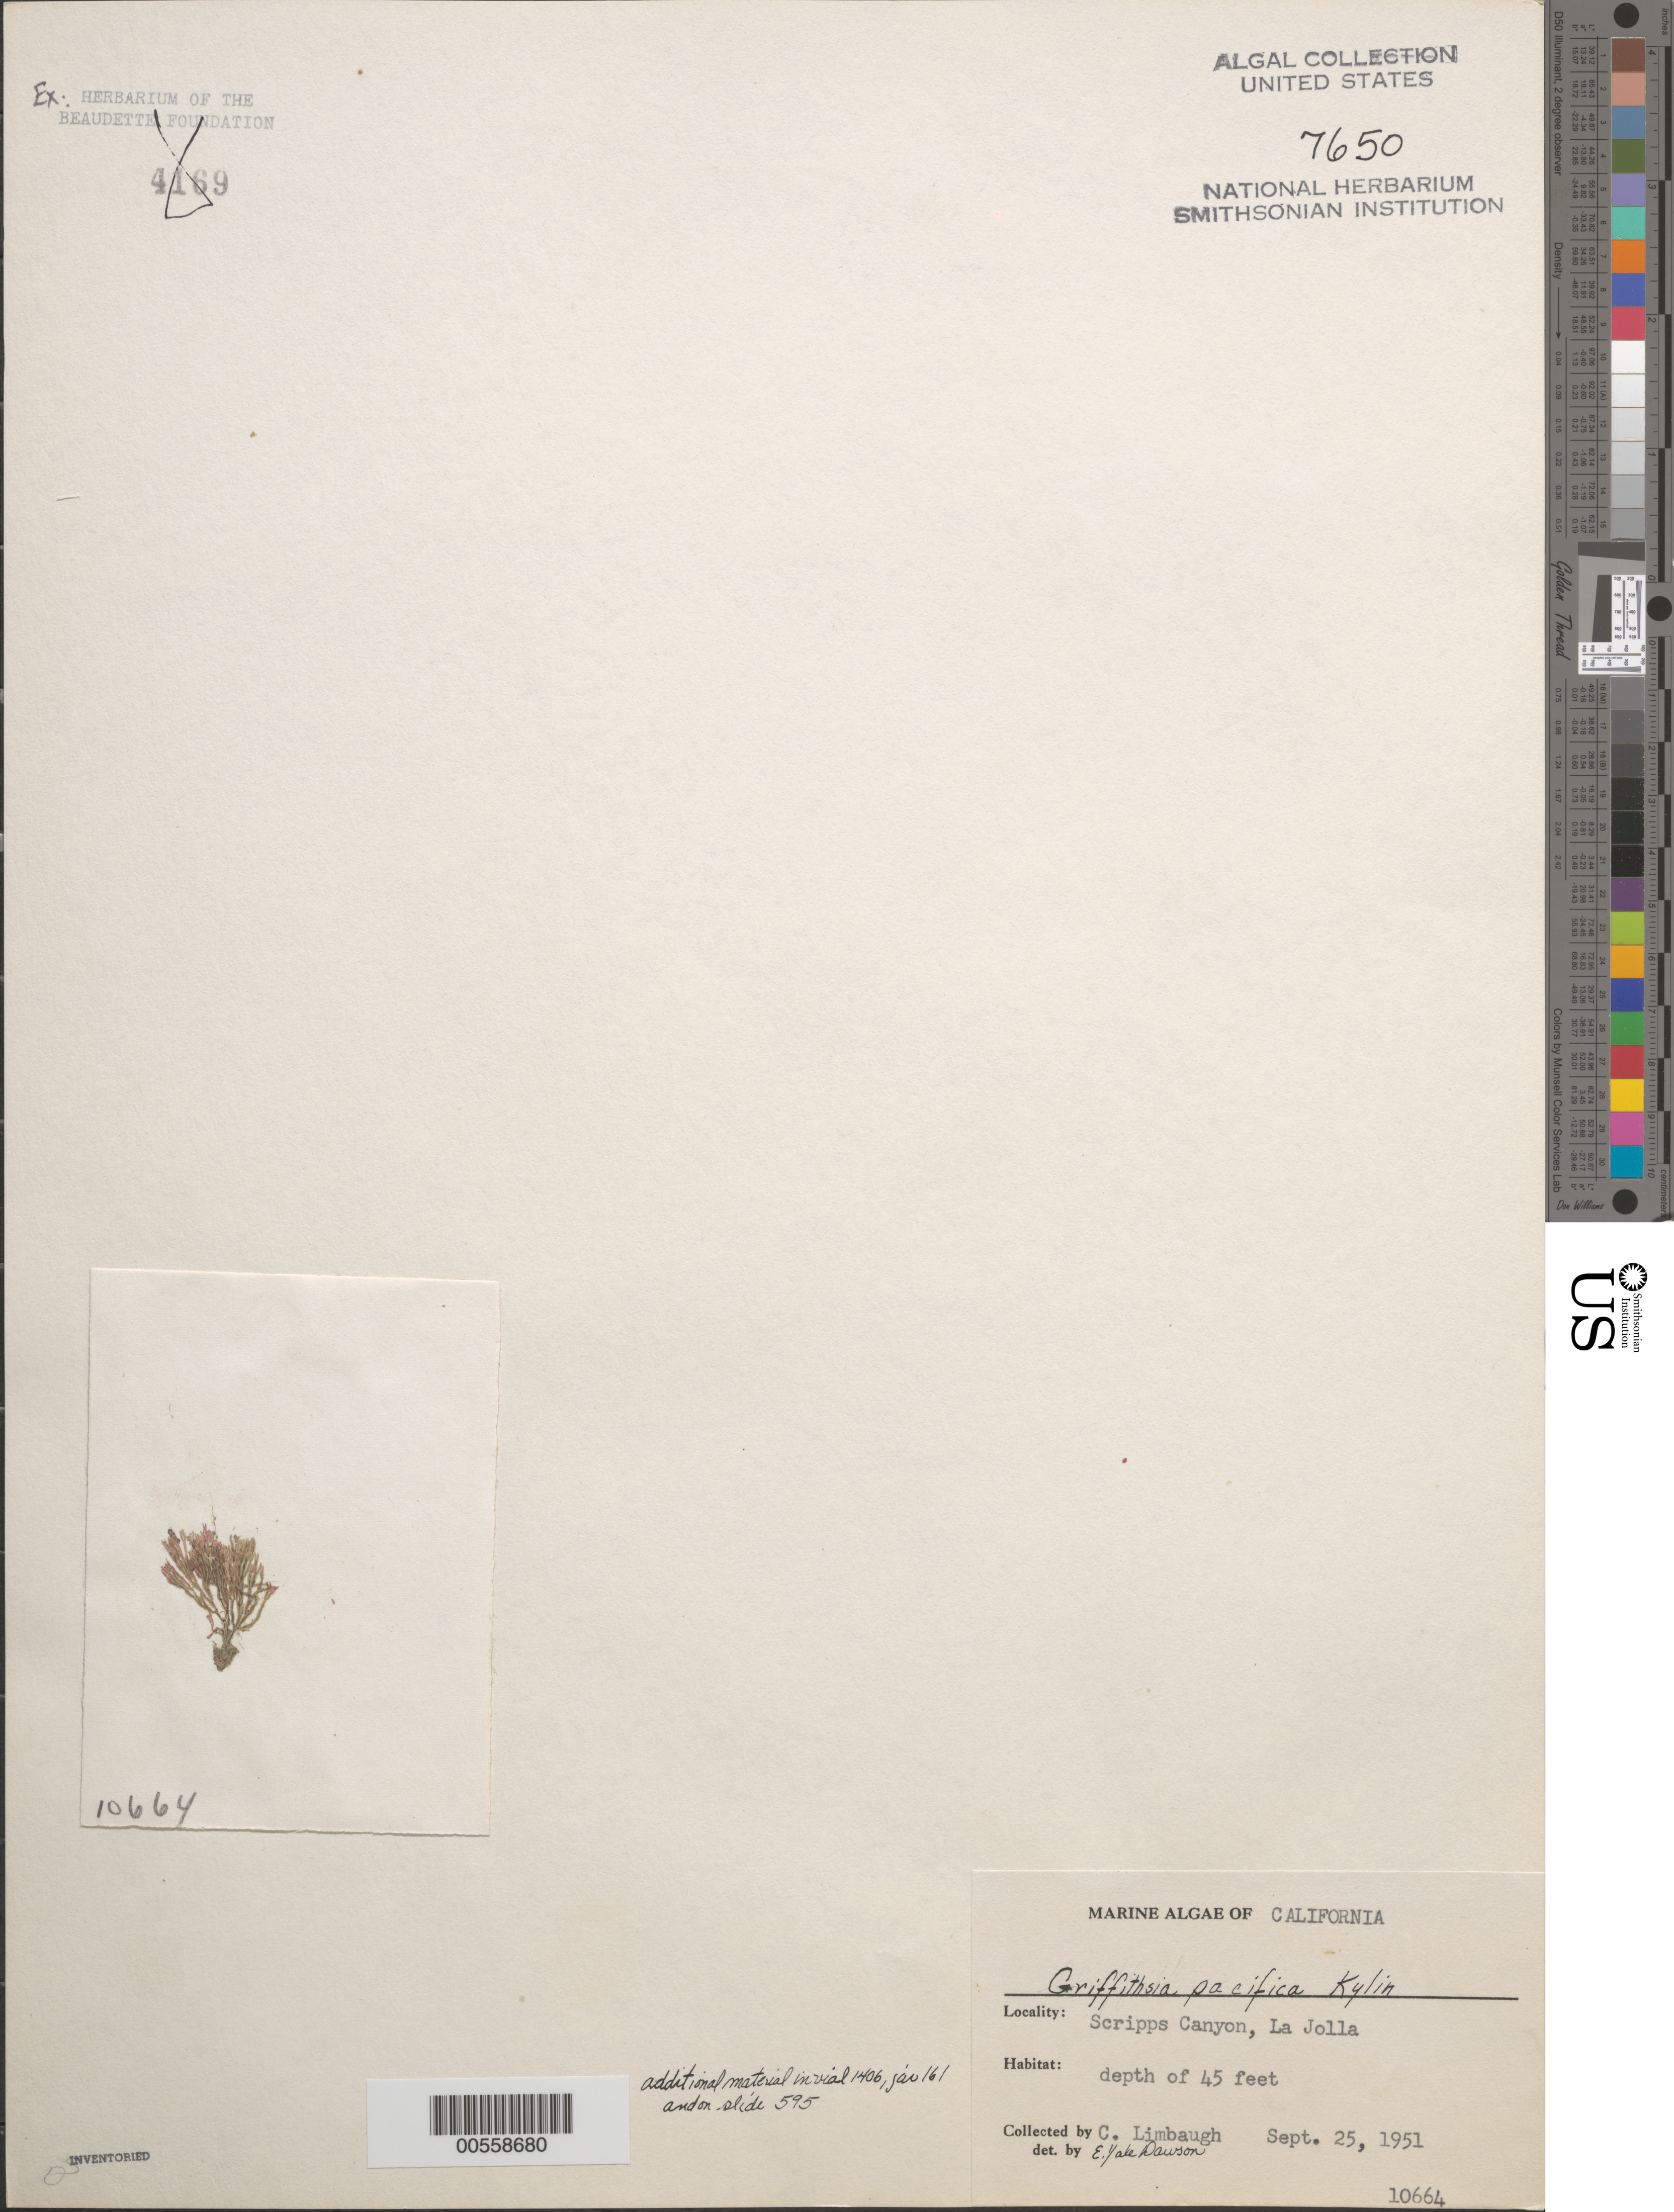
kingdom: Plantae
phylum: Rhodophyta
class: Florideophyceae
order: Ceramiales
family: Wrangeliaceae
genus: Griffithsia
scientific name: Griffithsia pacifica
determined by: Dawson, E. Y.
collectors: C. Limbaugh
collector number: EYD 10664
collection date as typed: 25 Sep 1951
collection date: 1951-09-25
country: United States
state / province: California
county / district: San Diego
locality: Scripps Canyon, La Jolla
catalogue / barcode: US 7650